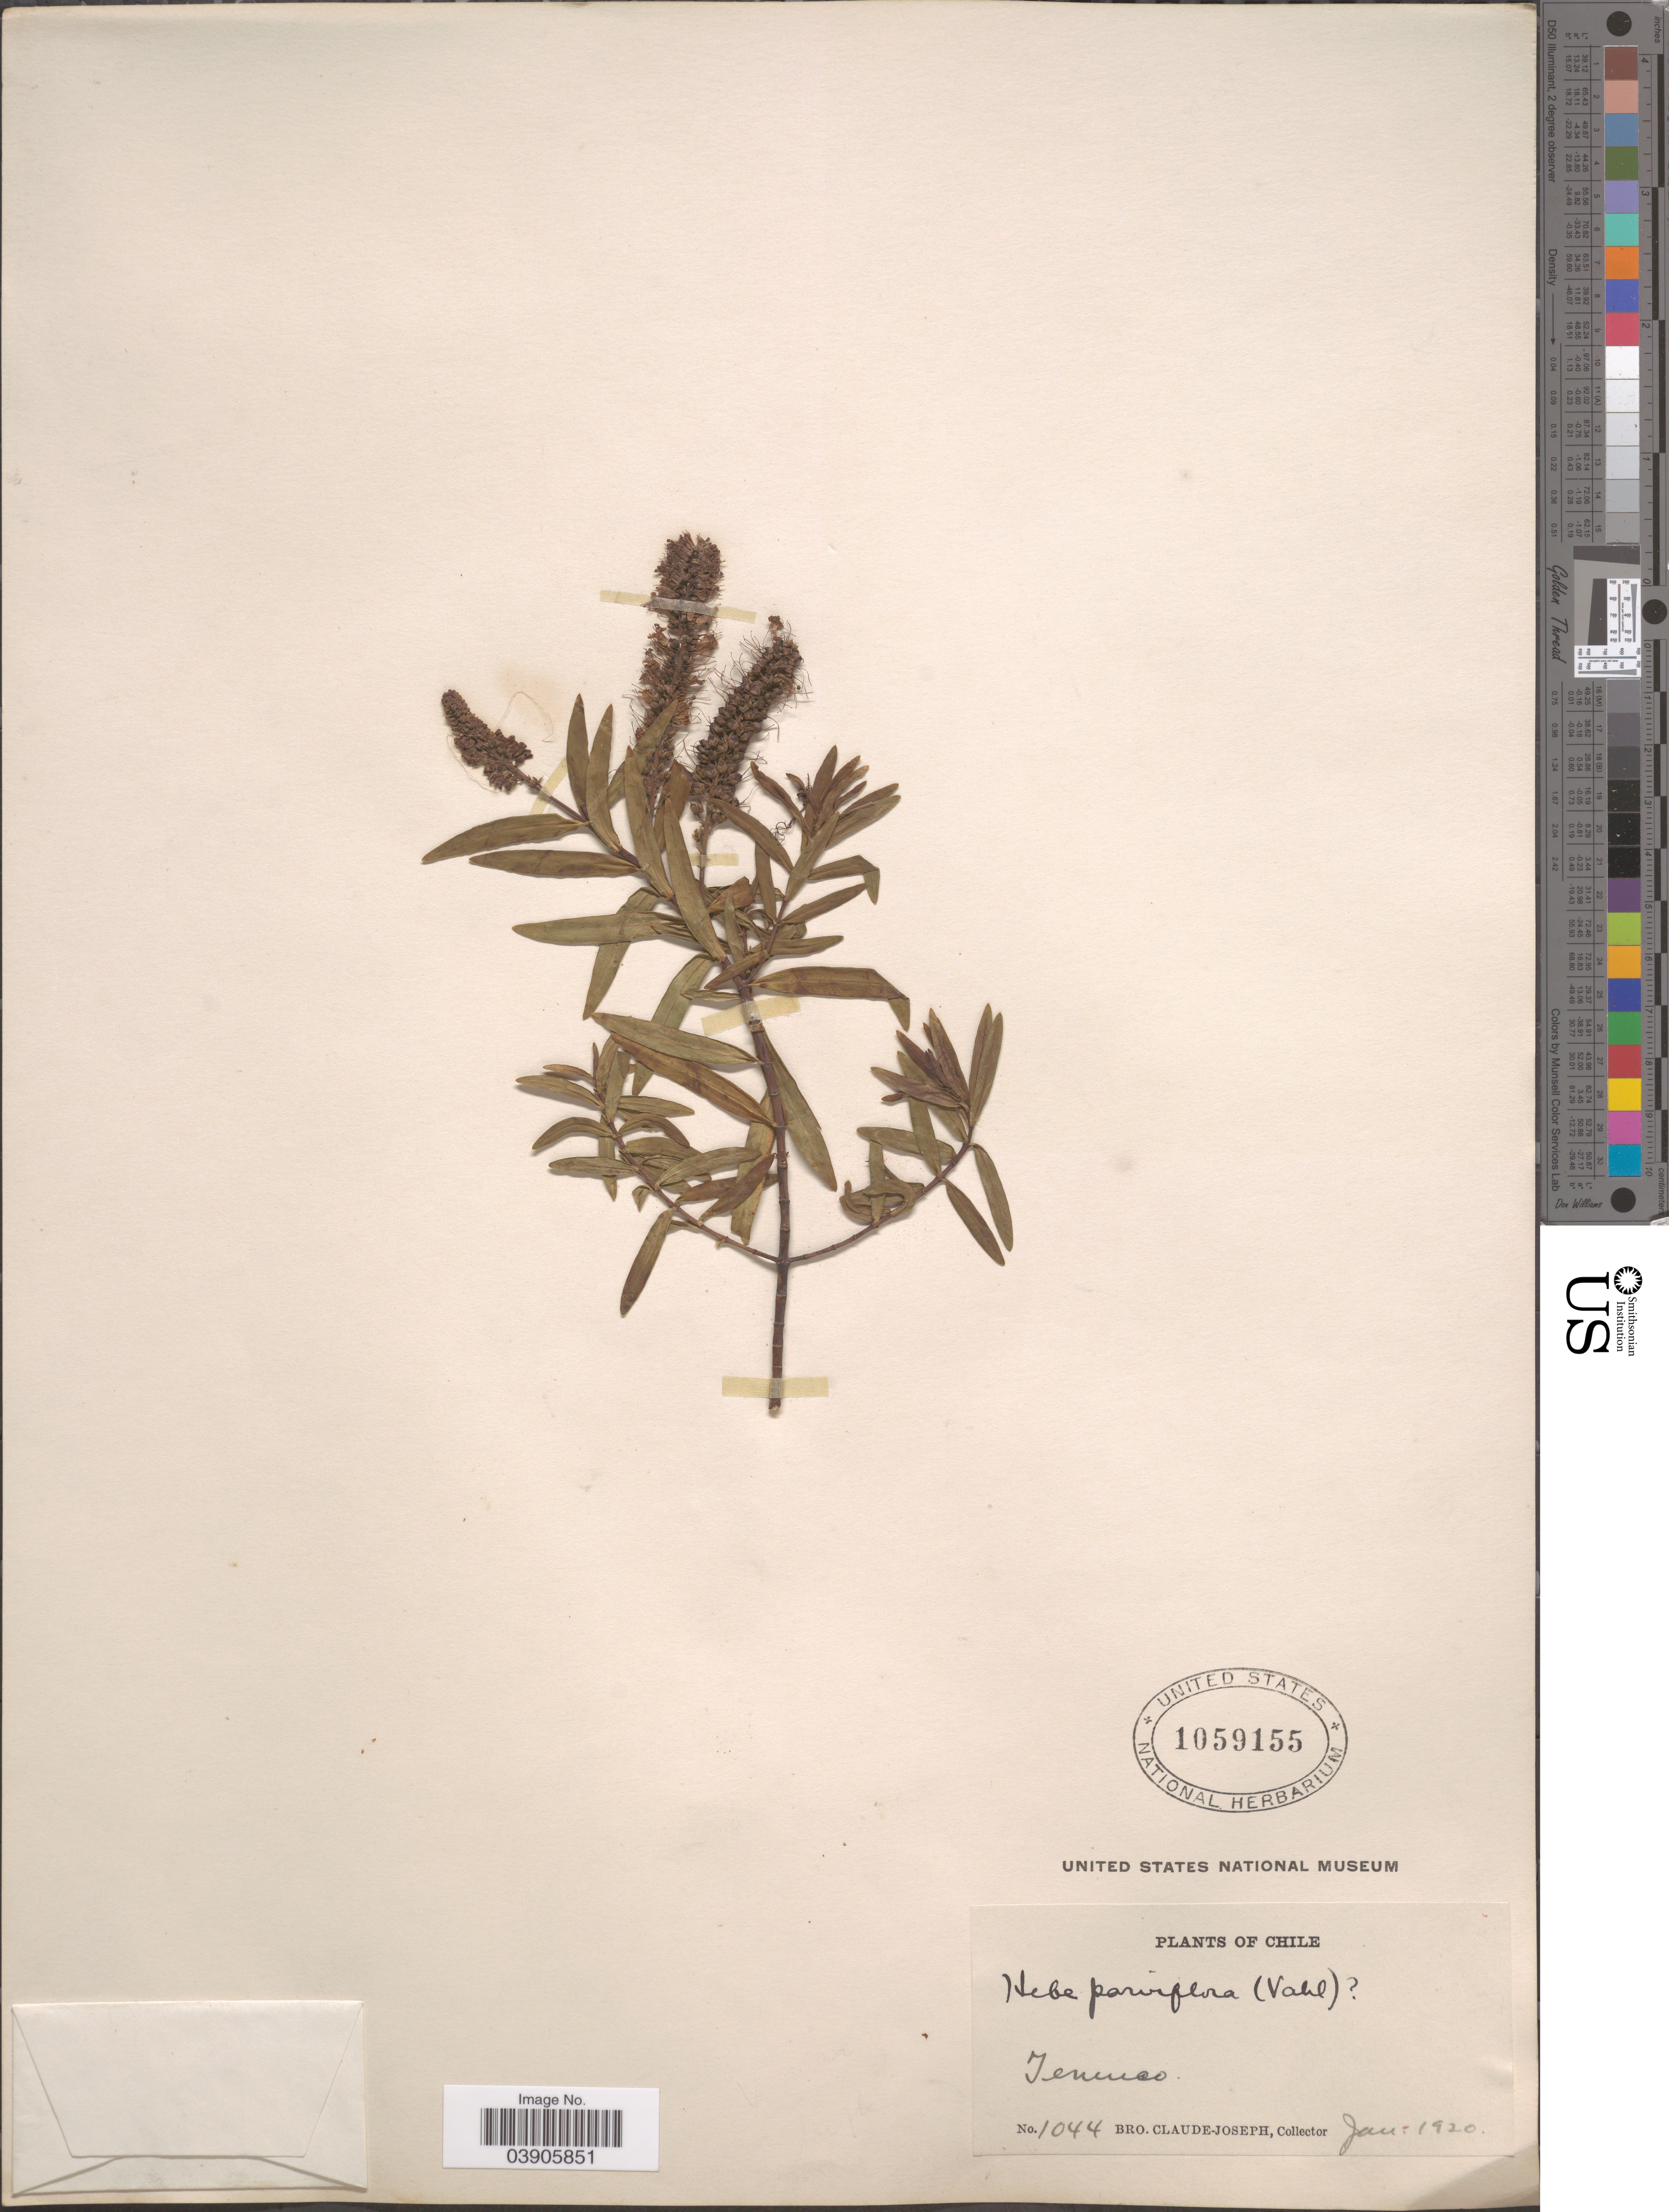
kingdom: Plantae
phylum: Tracheophyta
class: Magnoliopsida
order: Lamiales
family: Plantaginaceae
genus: Hebe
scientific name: Hebe parviflora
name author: (Vahl) Andersen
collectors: Bro. Claude-Joseph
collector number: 1044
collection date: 1920-01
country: Chile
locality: Temuco.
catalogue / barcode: US 1059155